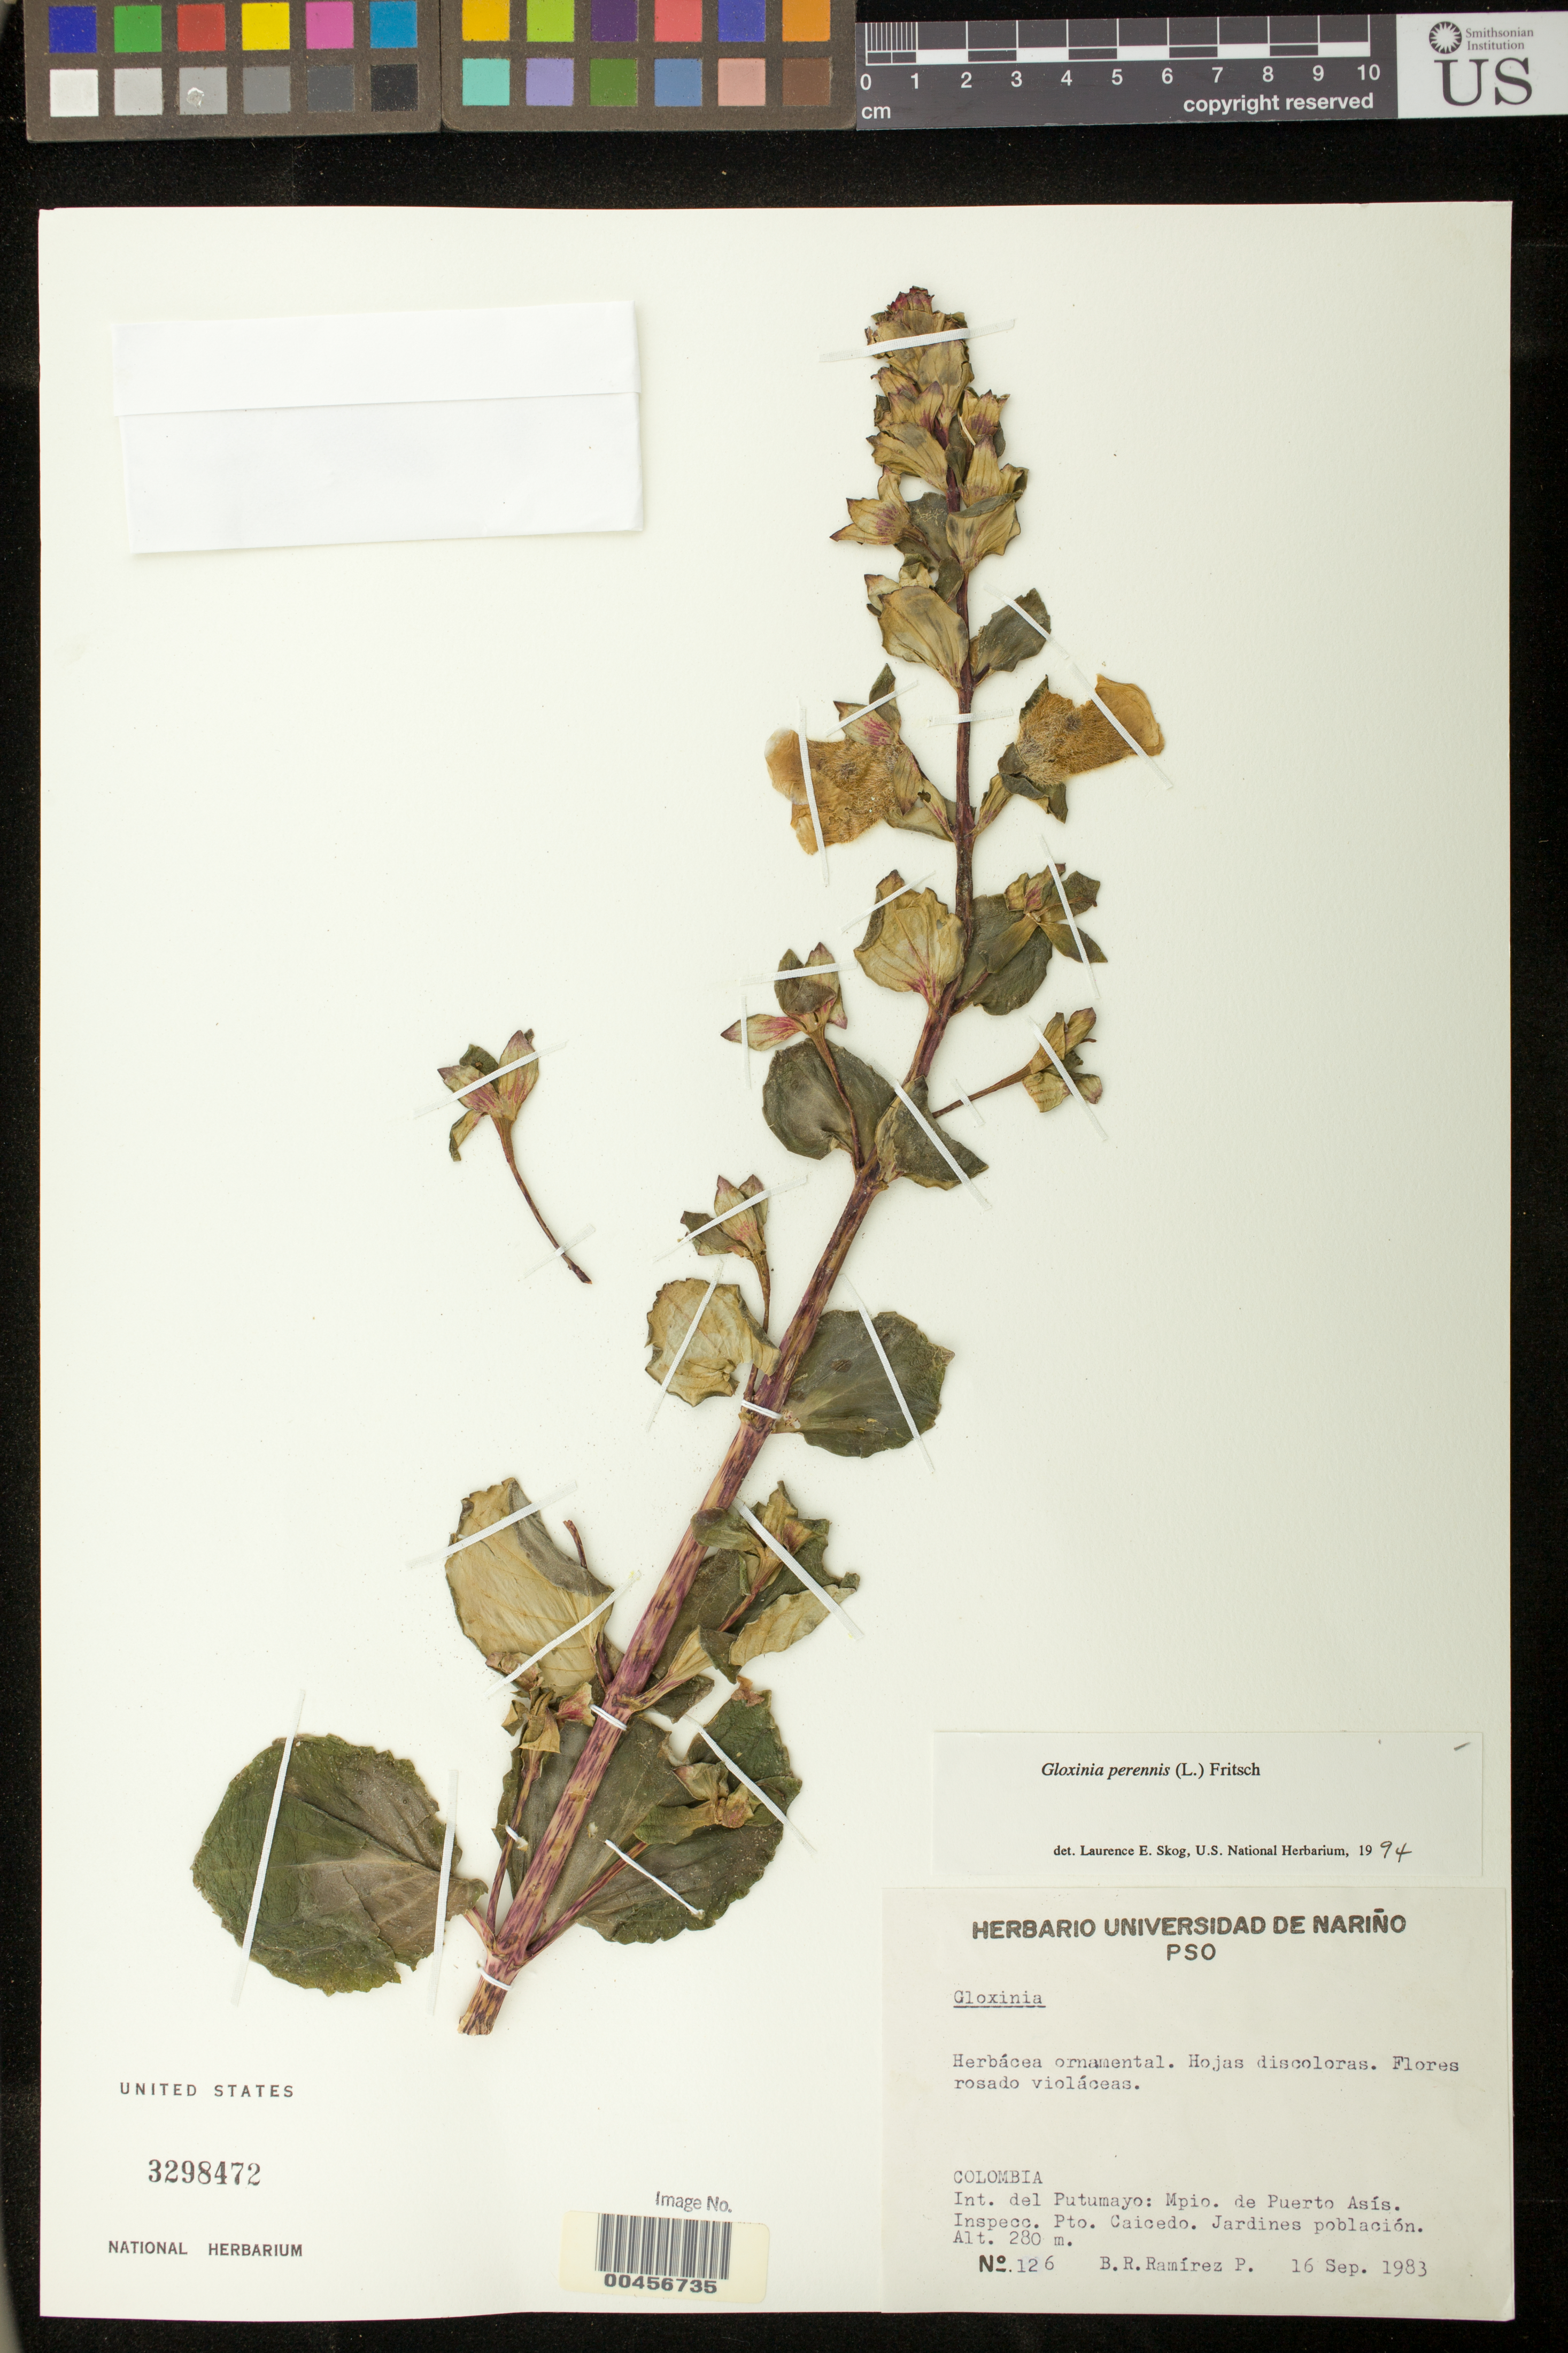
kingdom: Plantae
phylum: Tracheophyta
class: Magnoliopsida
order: Lamiales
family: Gesneriaceae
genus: Gloxinia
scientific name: Gloxinia perennis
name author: (L.) Fritsch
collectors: B. R. Ramirez P.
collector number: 126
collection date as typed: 16 Sep 1983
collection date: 1983-09-16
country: Colombia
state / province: Putumayo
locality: Puerto Asis, Caicedo, Jardines Poblacion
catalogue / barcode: US 3298472